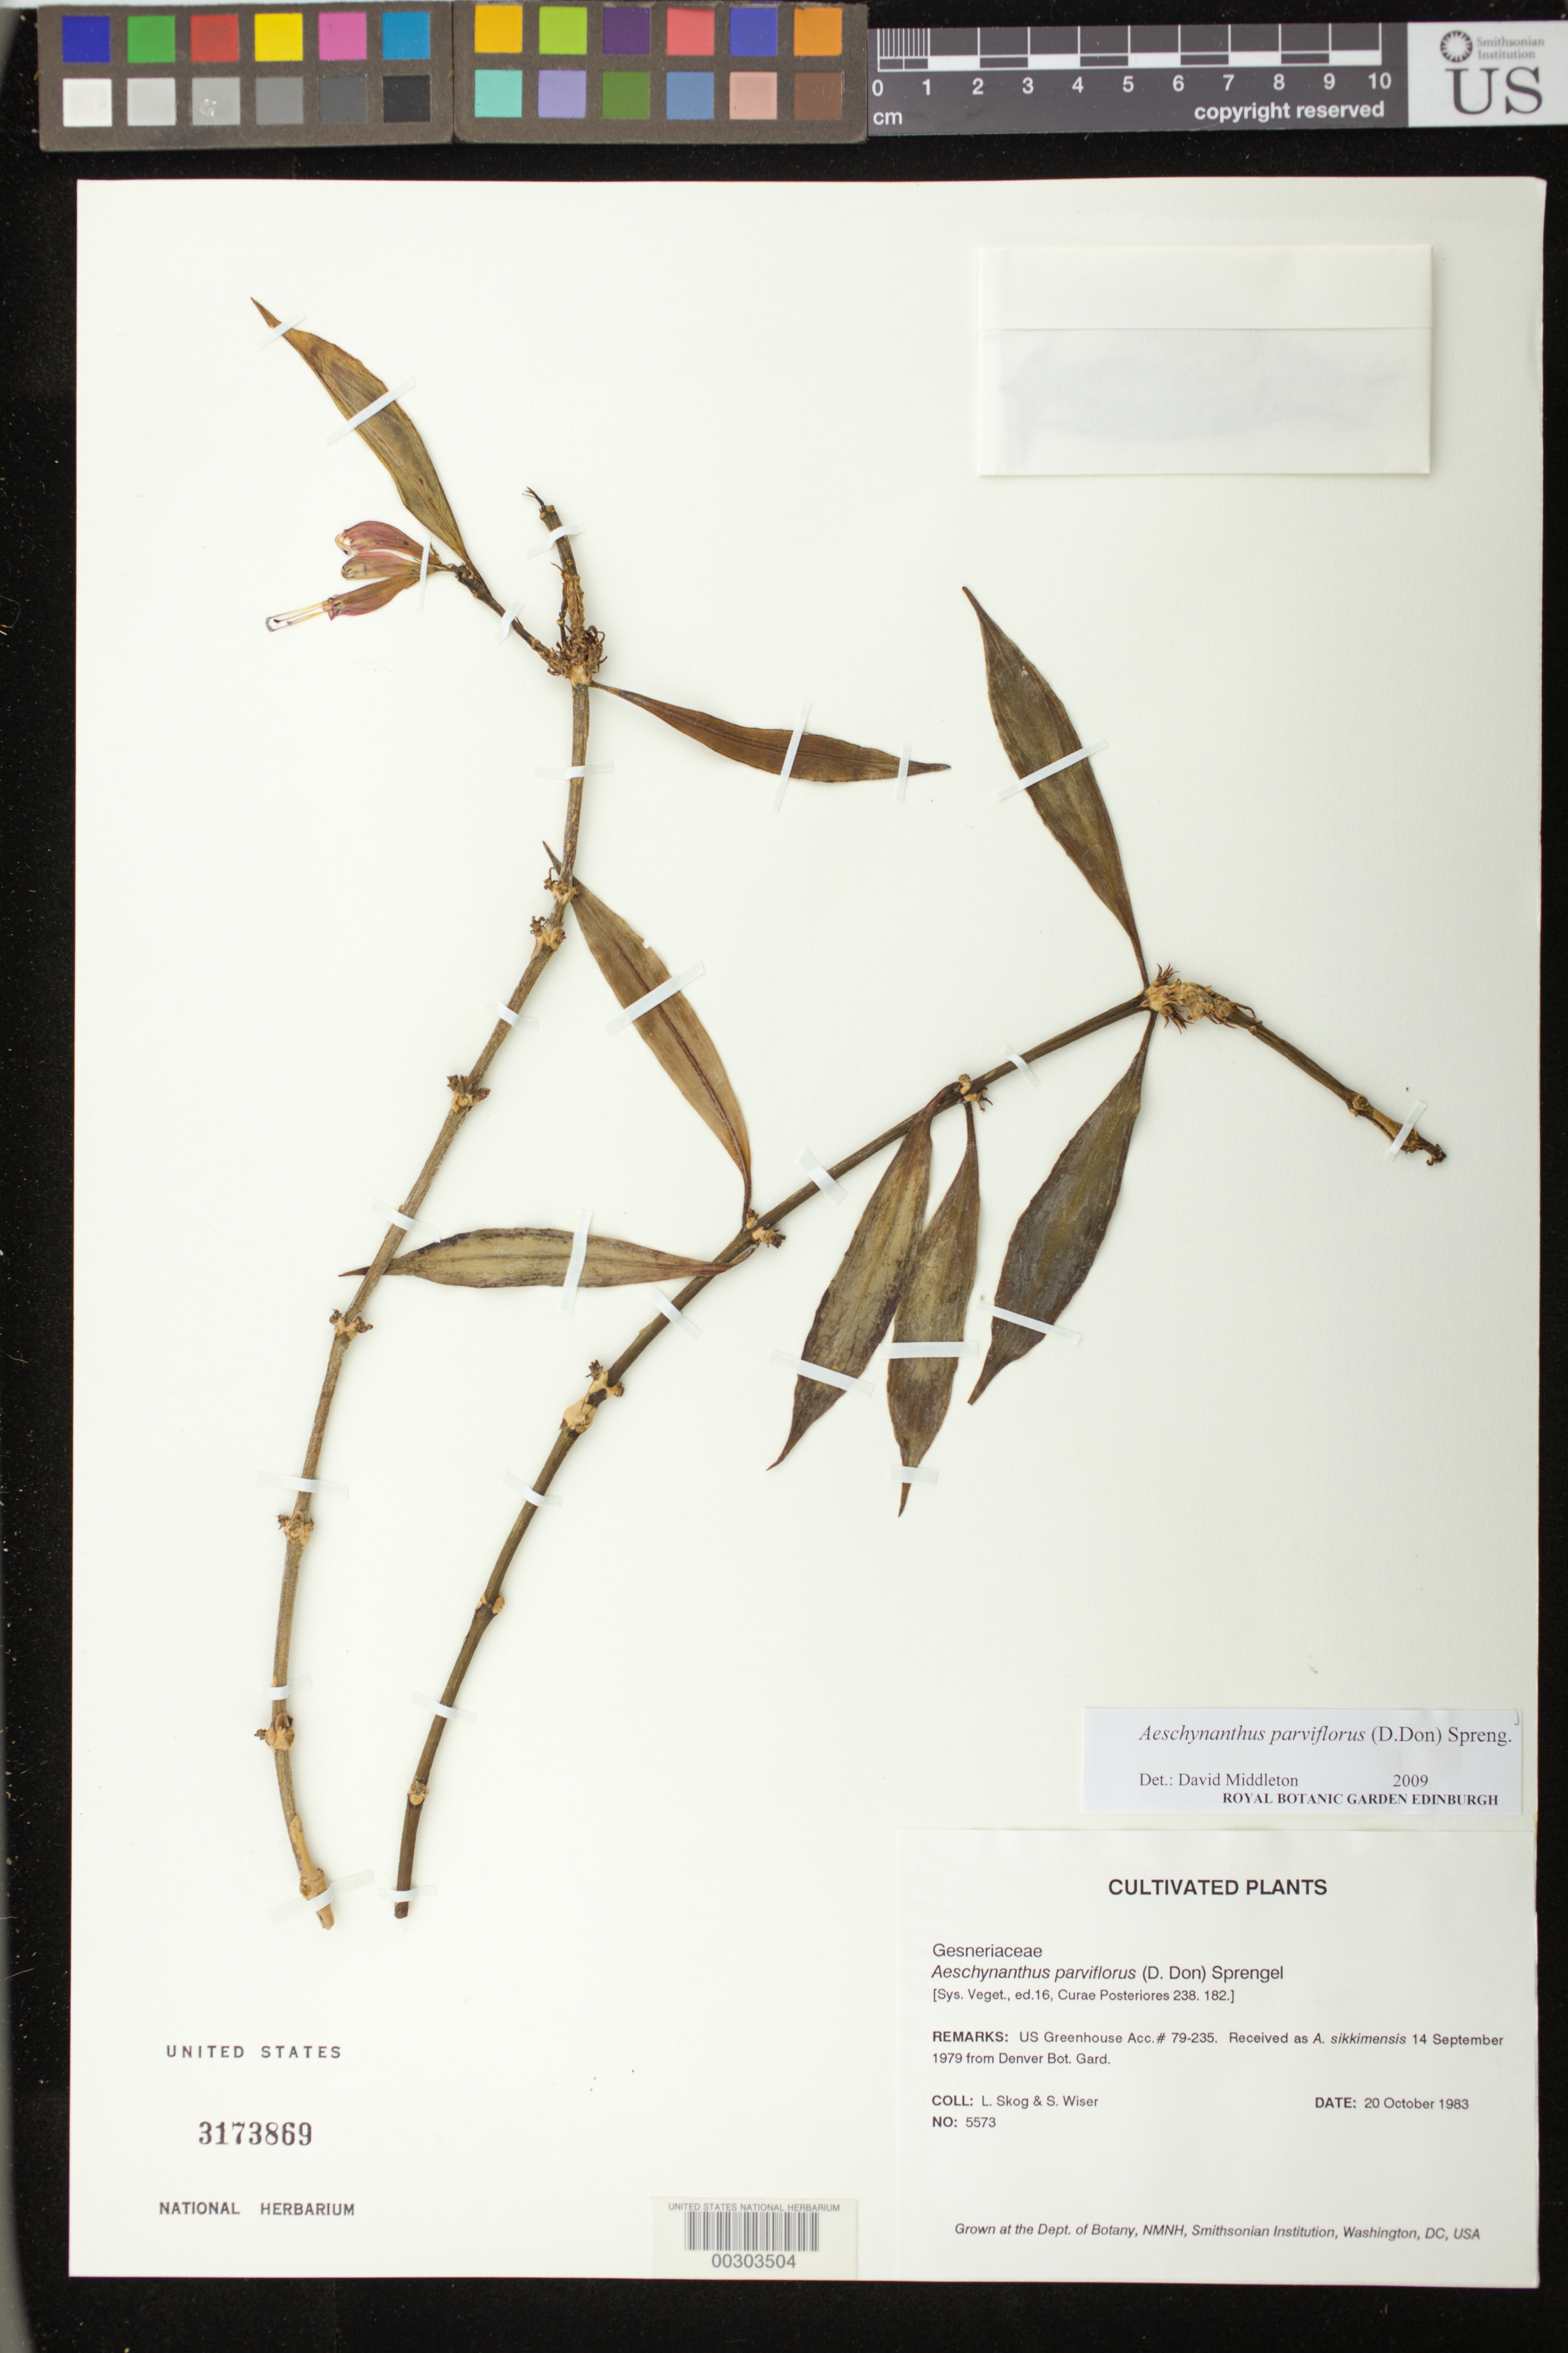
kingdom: Plantae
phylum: Tracheophyta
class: Magnoliopsida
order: Lamiales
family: Gesneriaceae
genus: Aeschynanthus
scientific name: Aeschynanthus parviflorus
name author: (D. Don) Spreng.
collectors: L. E. Skog & S. Wiser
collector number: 5573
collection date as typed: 20 Oct 1983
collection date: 1983-10-20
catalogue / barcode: US 3173869